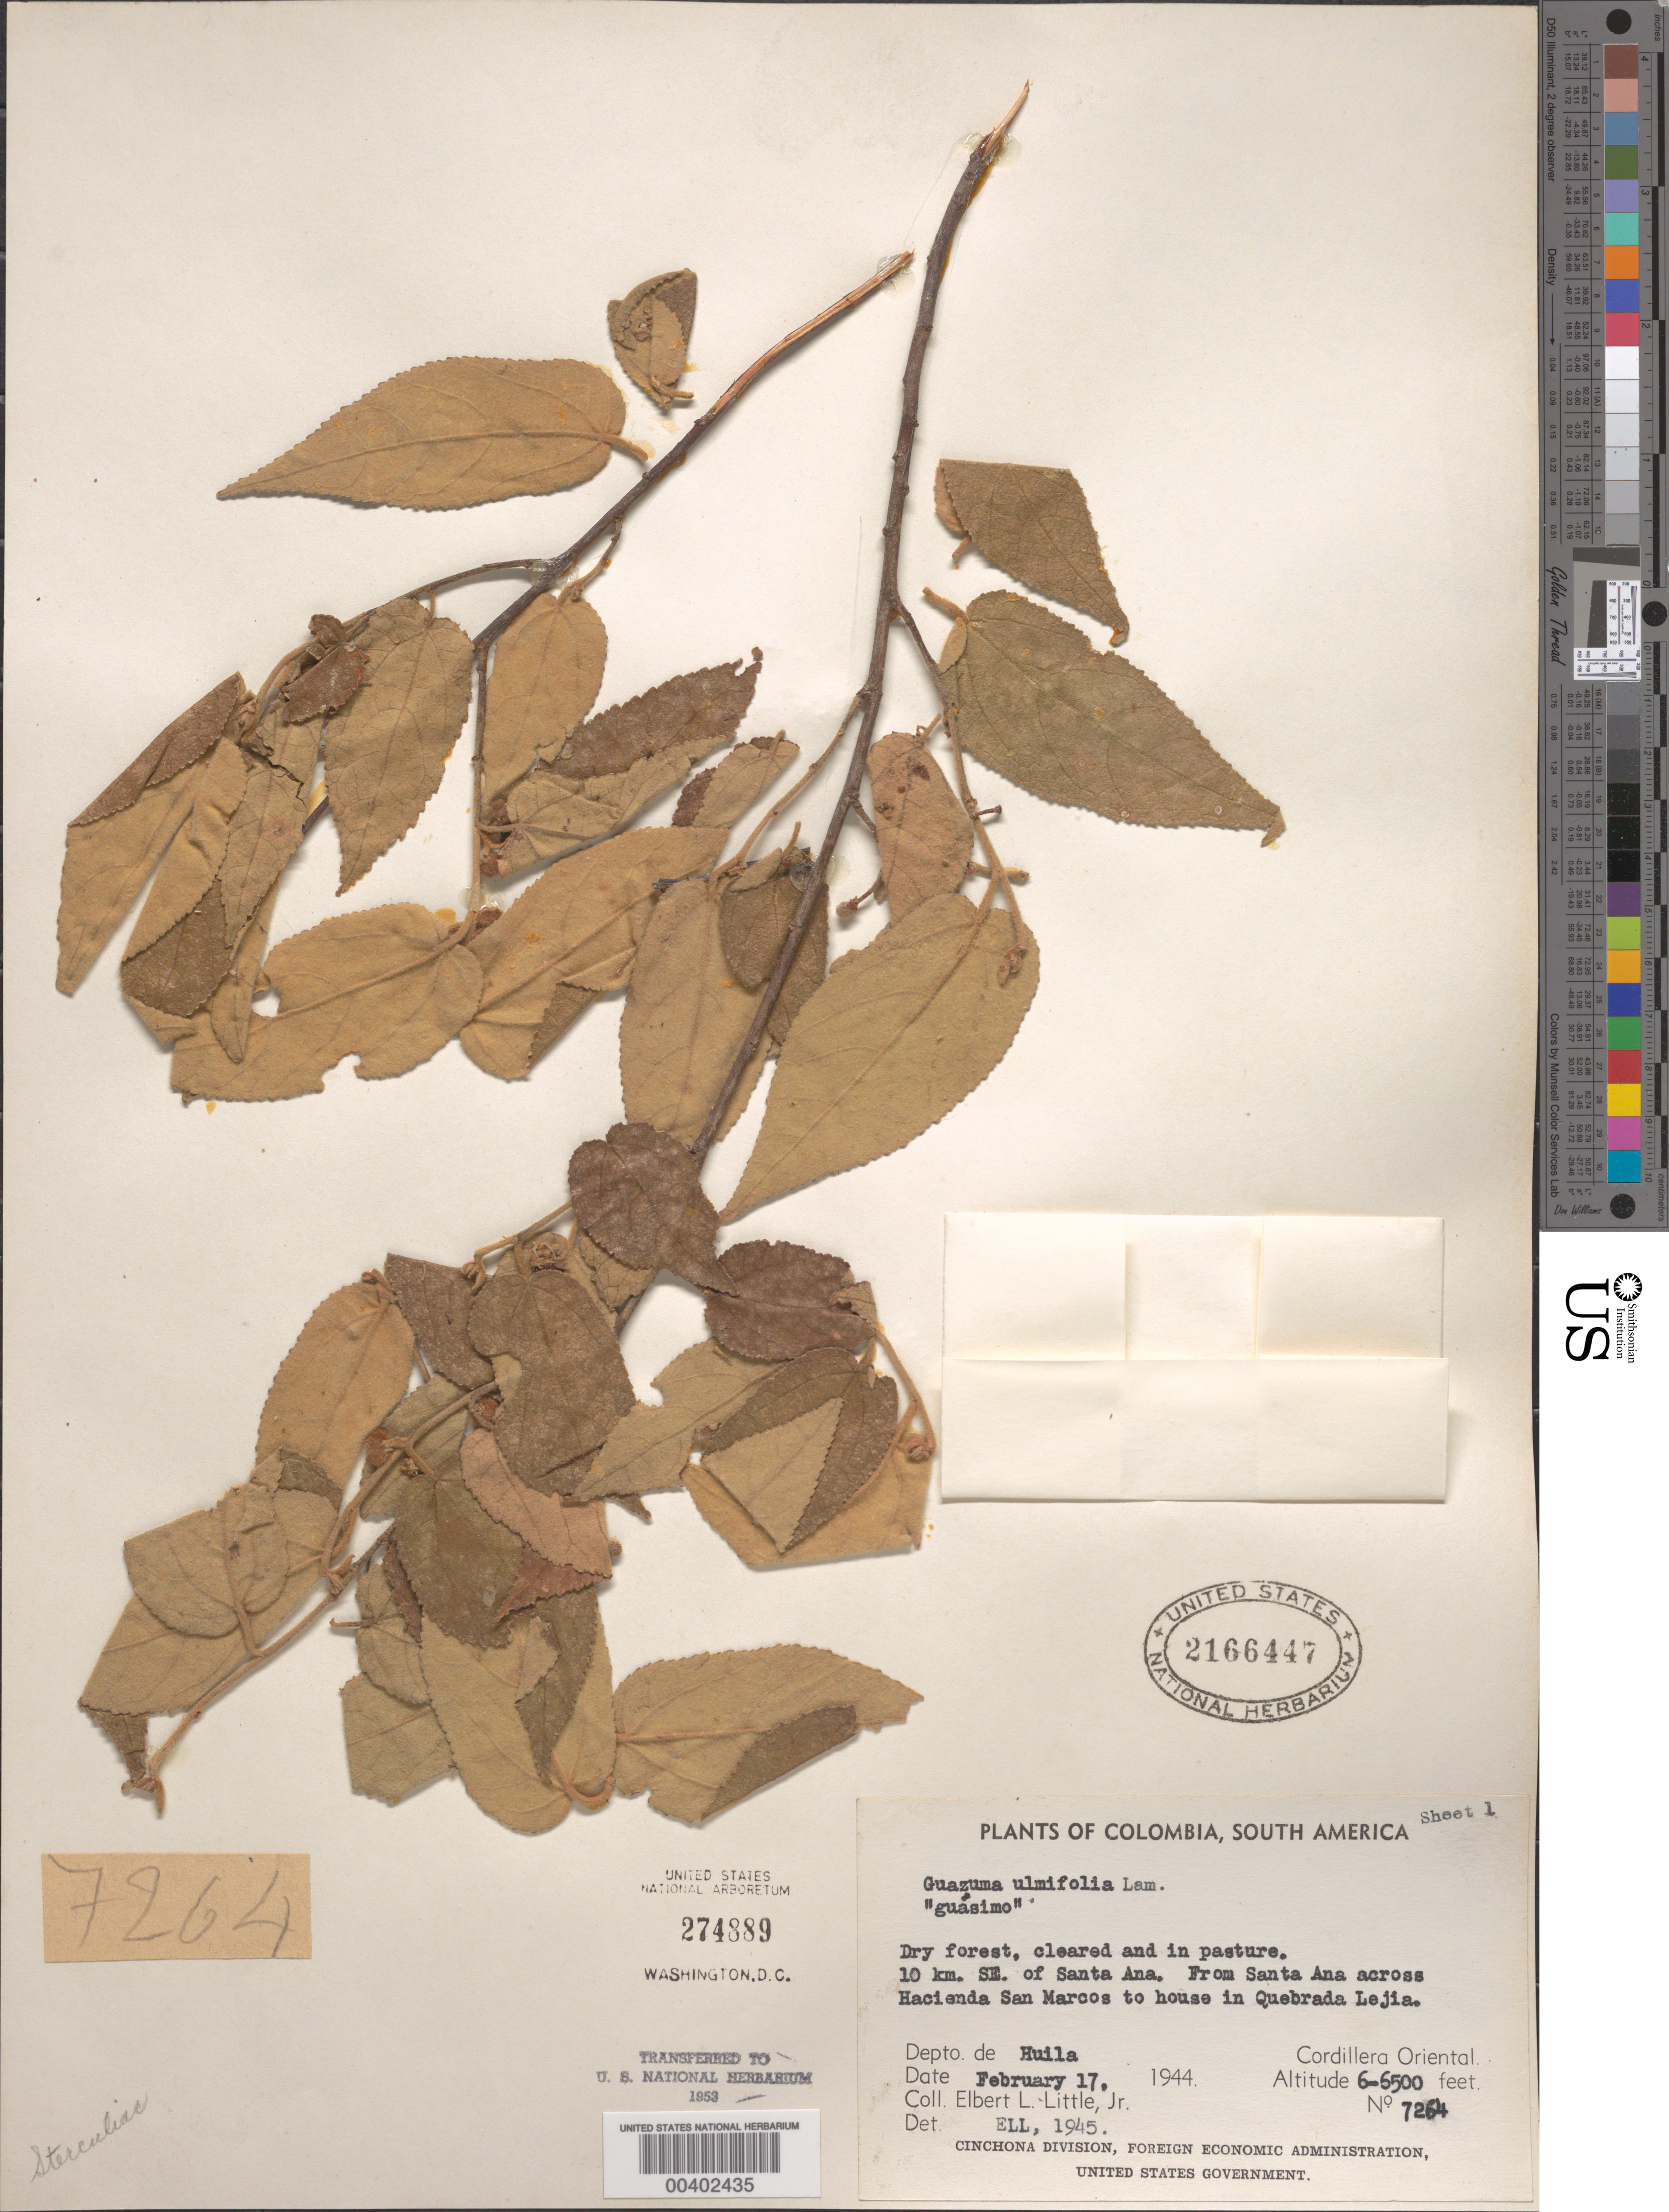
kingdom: Plantae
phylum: Tracheophyta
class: Magnoliopsida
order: Malvales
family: Malvaceae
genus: Guazuma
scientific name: Guazuma ulmifolia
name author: Lam.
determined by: Little, Elbert L., Jr., (FSSR), United States Department of Agriculture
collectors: E. L. Little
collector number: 7264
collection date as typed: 17 Feb 1944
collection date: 1944-02-17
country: Colombia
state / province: Huila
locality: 10 km SE of Santa Ana, from Santa Ana across Hacienda San Marcos to house in Quebrada Lejia.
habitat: Dry forest, cleared and in pasture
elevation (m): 1829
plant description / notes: Common name: Guasimo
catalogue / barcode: US 2166447